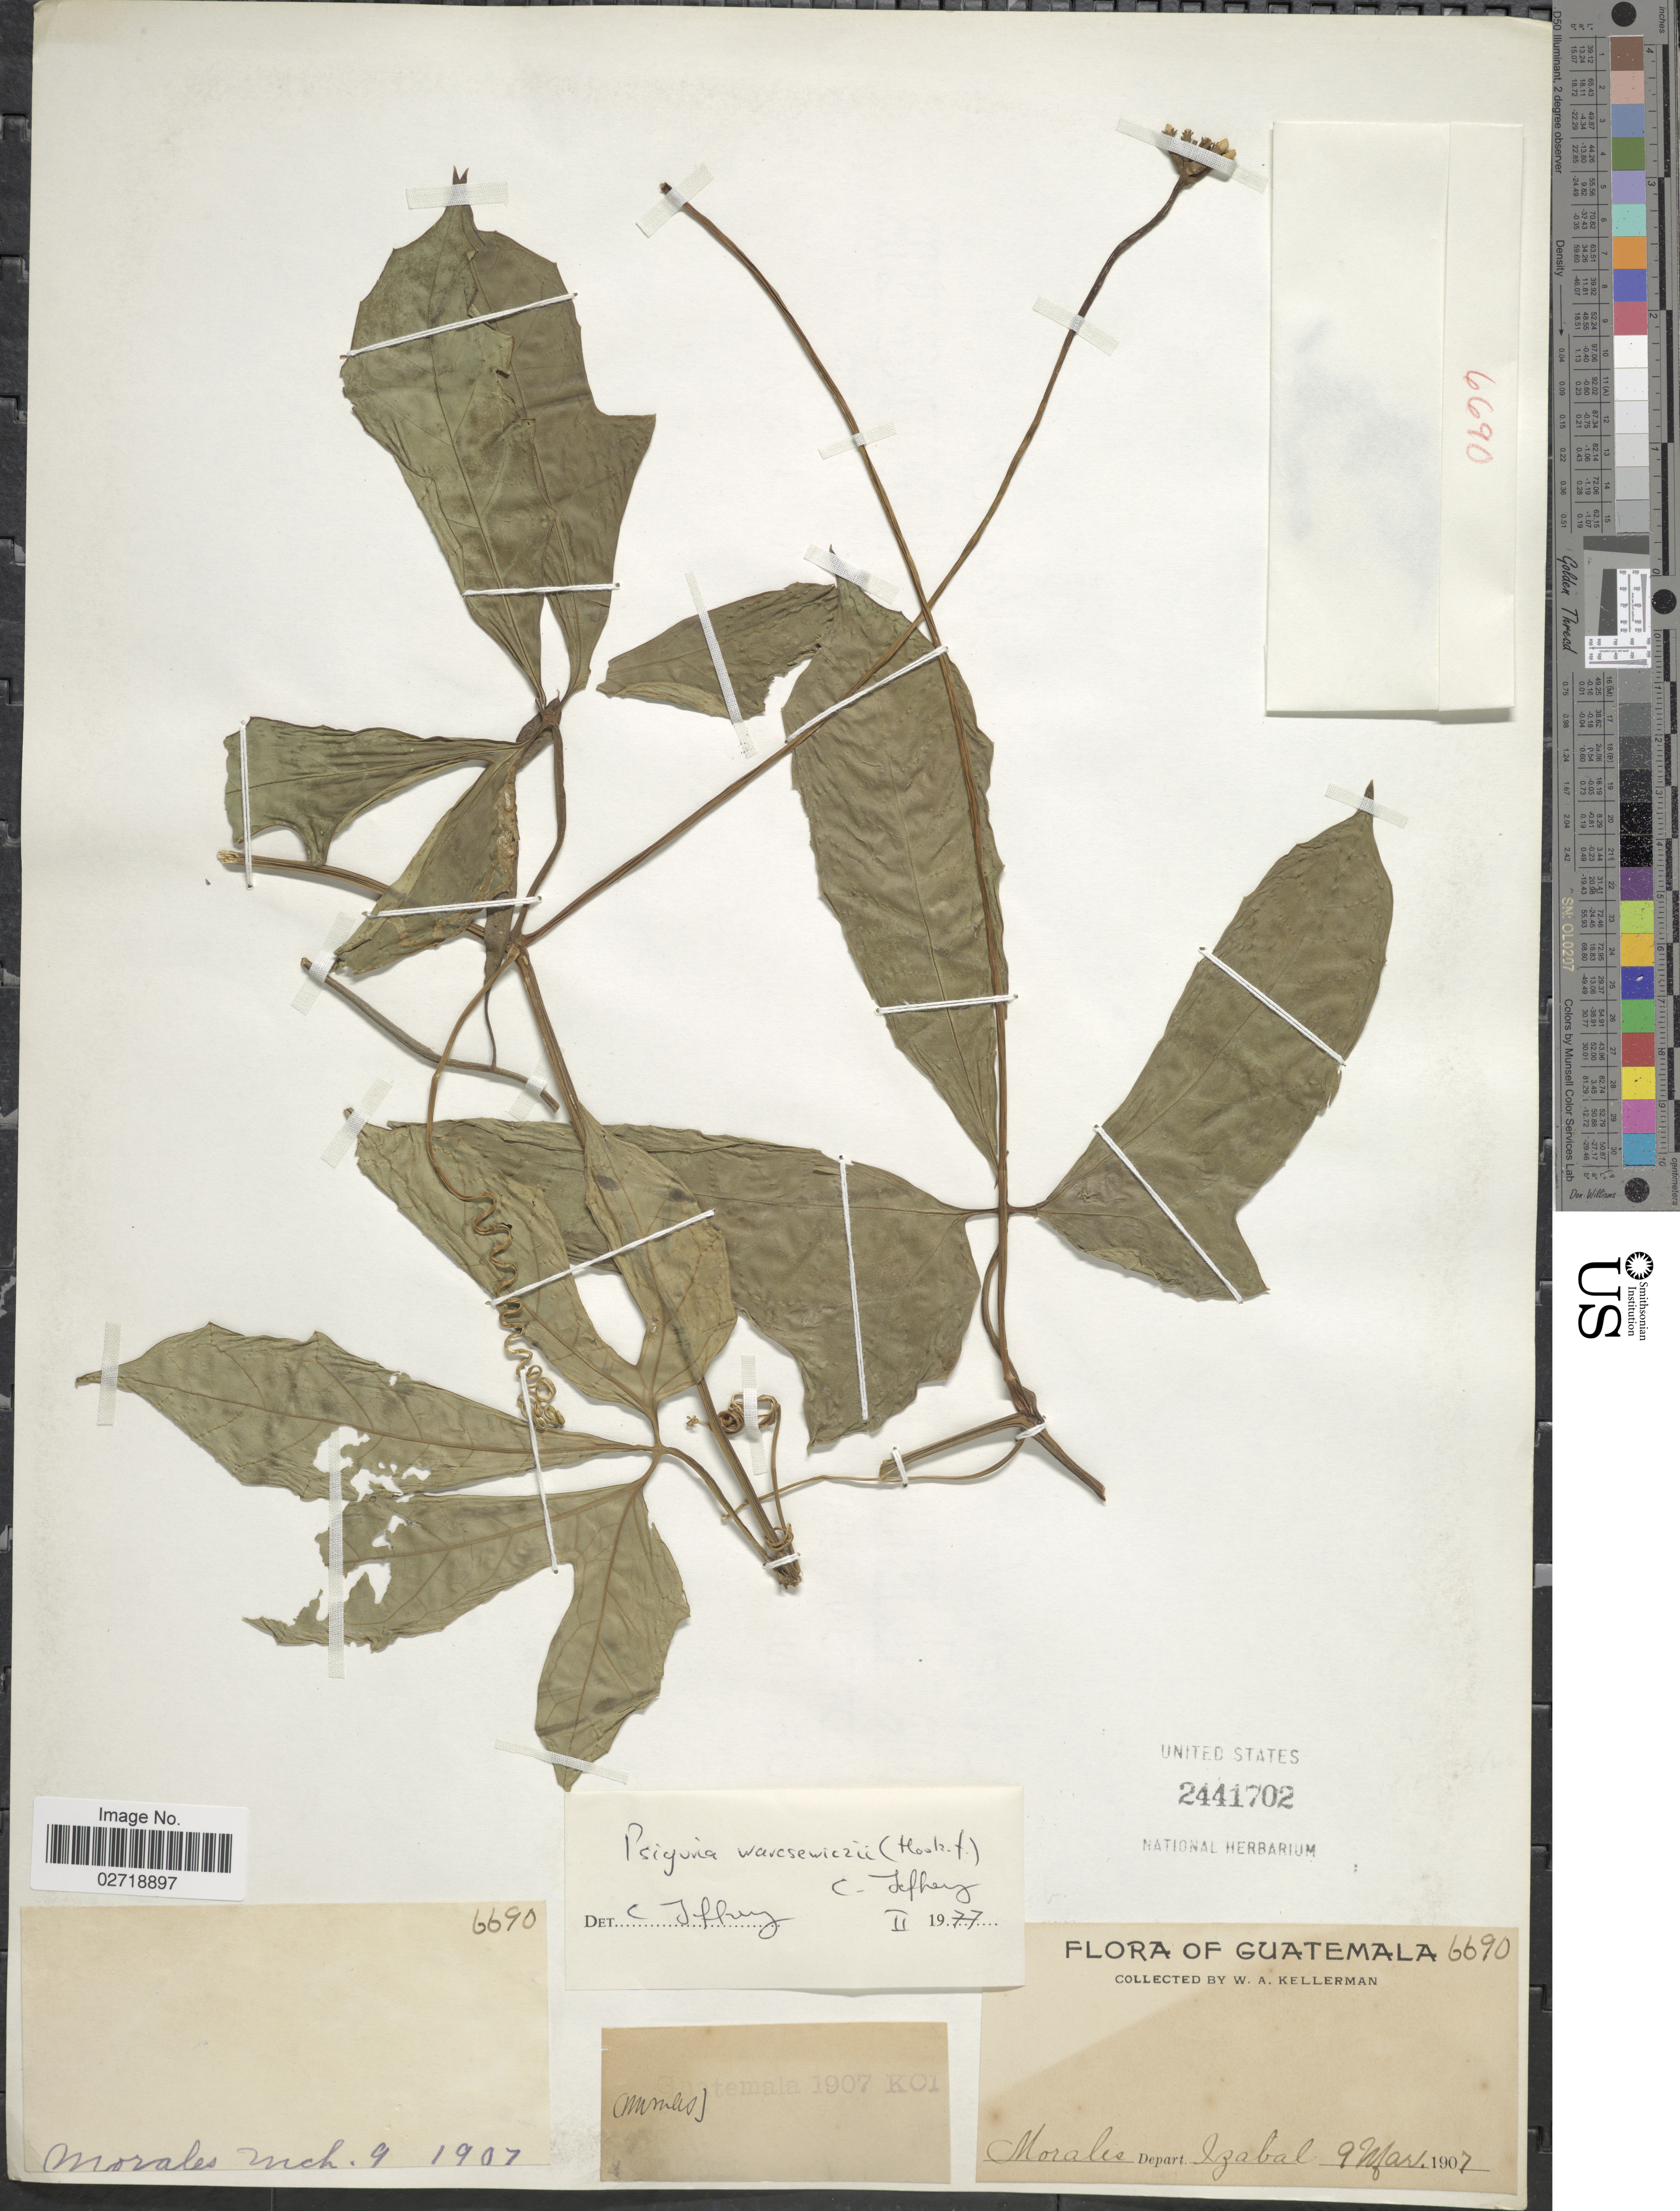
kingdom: Plantae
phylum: Tracheophyta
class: Magnoliopsida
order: Cucurbitales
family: Cucurbitaceae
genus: Psiguria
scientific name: Psiguria warscewiczii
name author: (Hook. f.) Wunderlin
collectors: W. Kellerman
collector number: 6690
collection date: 1907-03-09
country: Guatemala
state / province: Izabal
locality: Morales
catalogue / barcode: US 2441702